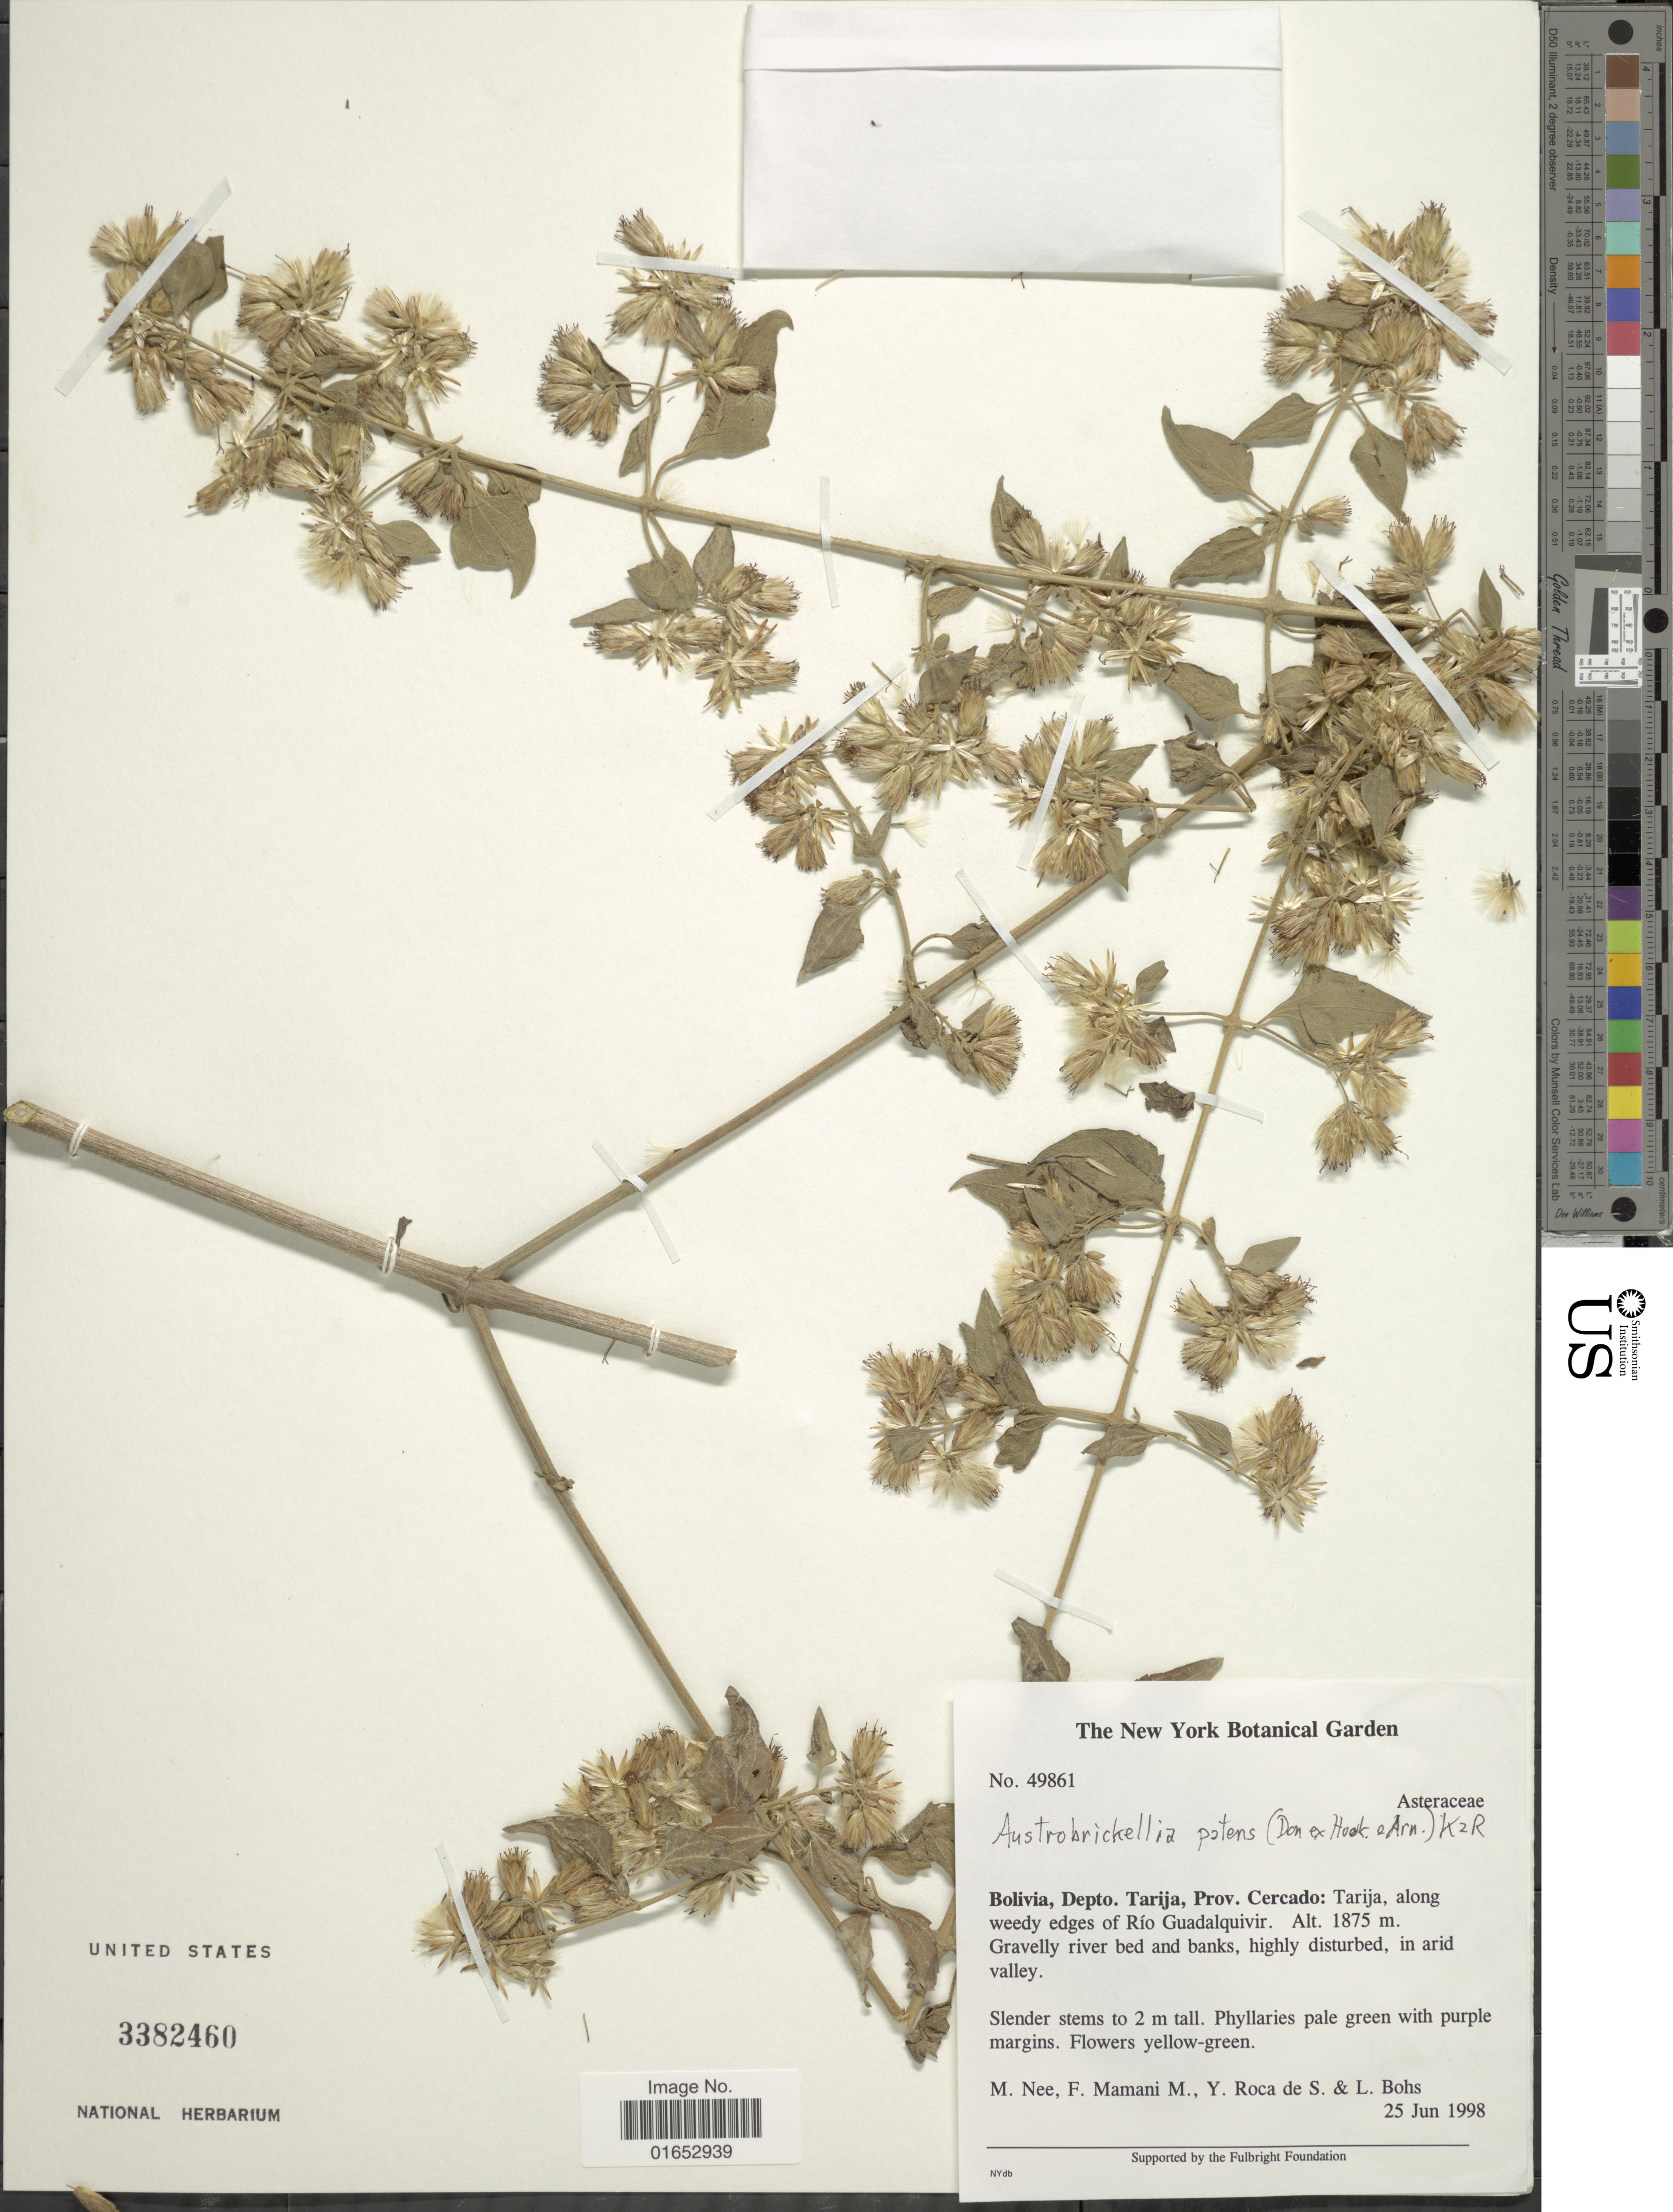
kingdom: Plantae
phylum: Tracheophyta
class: Magnoliopsida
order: Asterales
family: Asteraceae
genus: Austrobrickellia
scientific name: Austrobrickellia patens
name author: (D. Don ex Hook. & Arn.) R.M. King & H. Rob.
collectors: M. Nee, F. Mamani, Y. Roca & L. A. Bohs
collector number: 49861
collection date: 1998-06-25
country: Bolivia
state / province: Tarija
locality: Prov. Cercado: Tarija, along weedy edges of Río Guadalquivir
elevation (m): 1875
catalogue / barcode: US 3382460